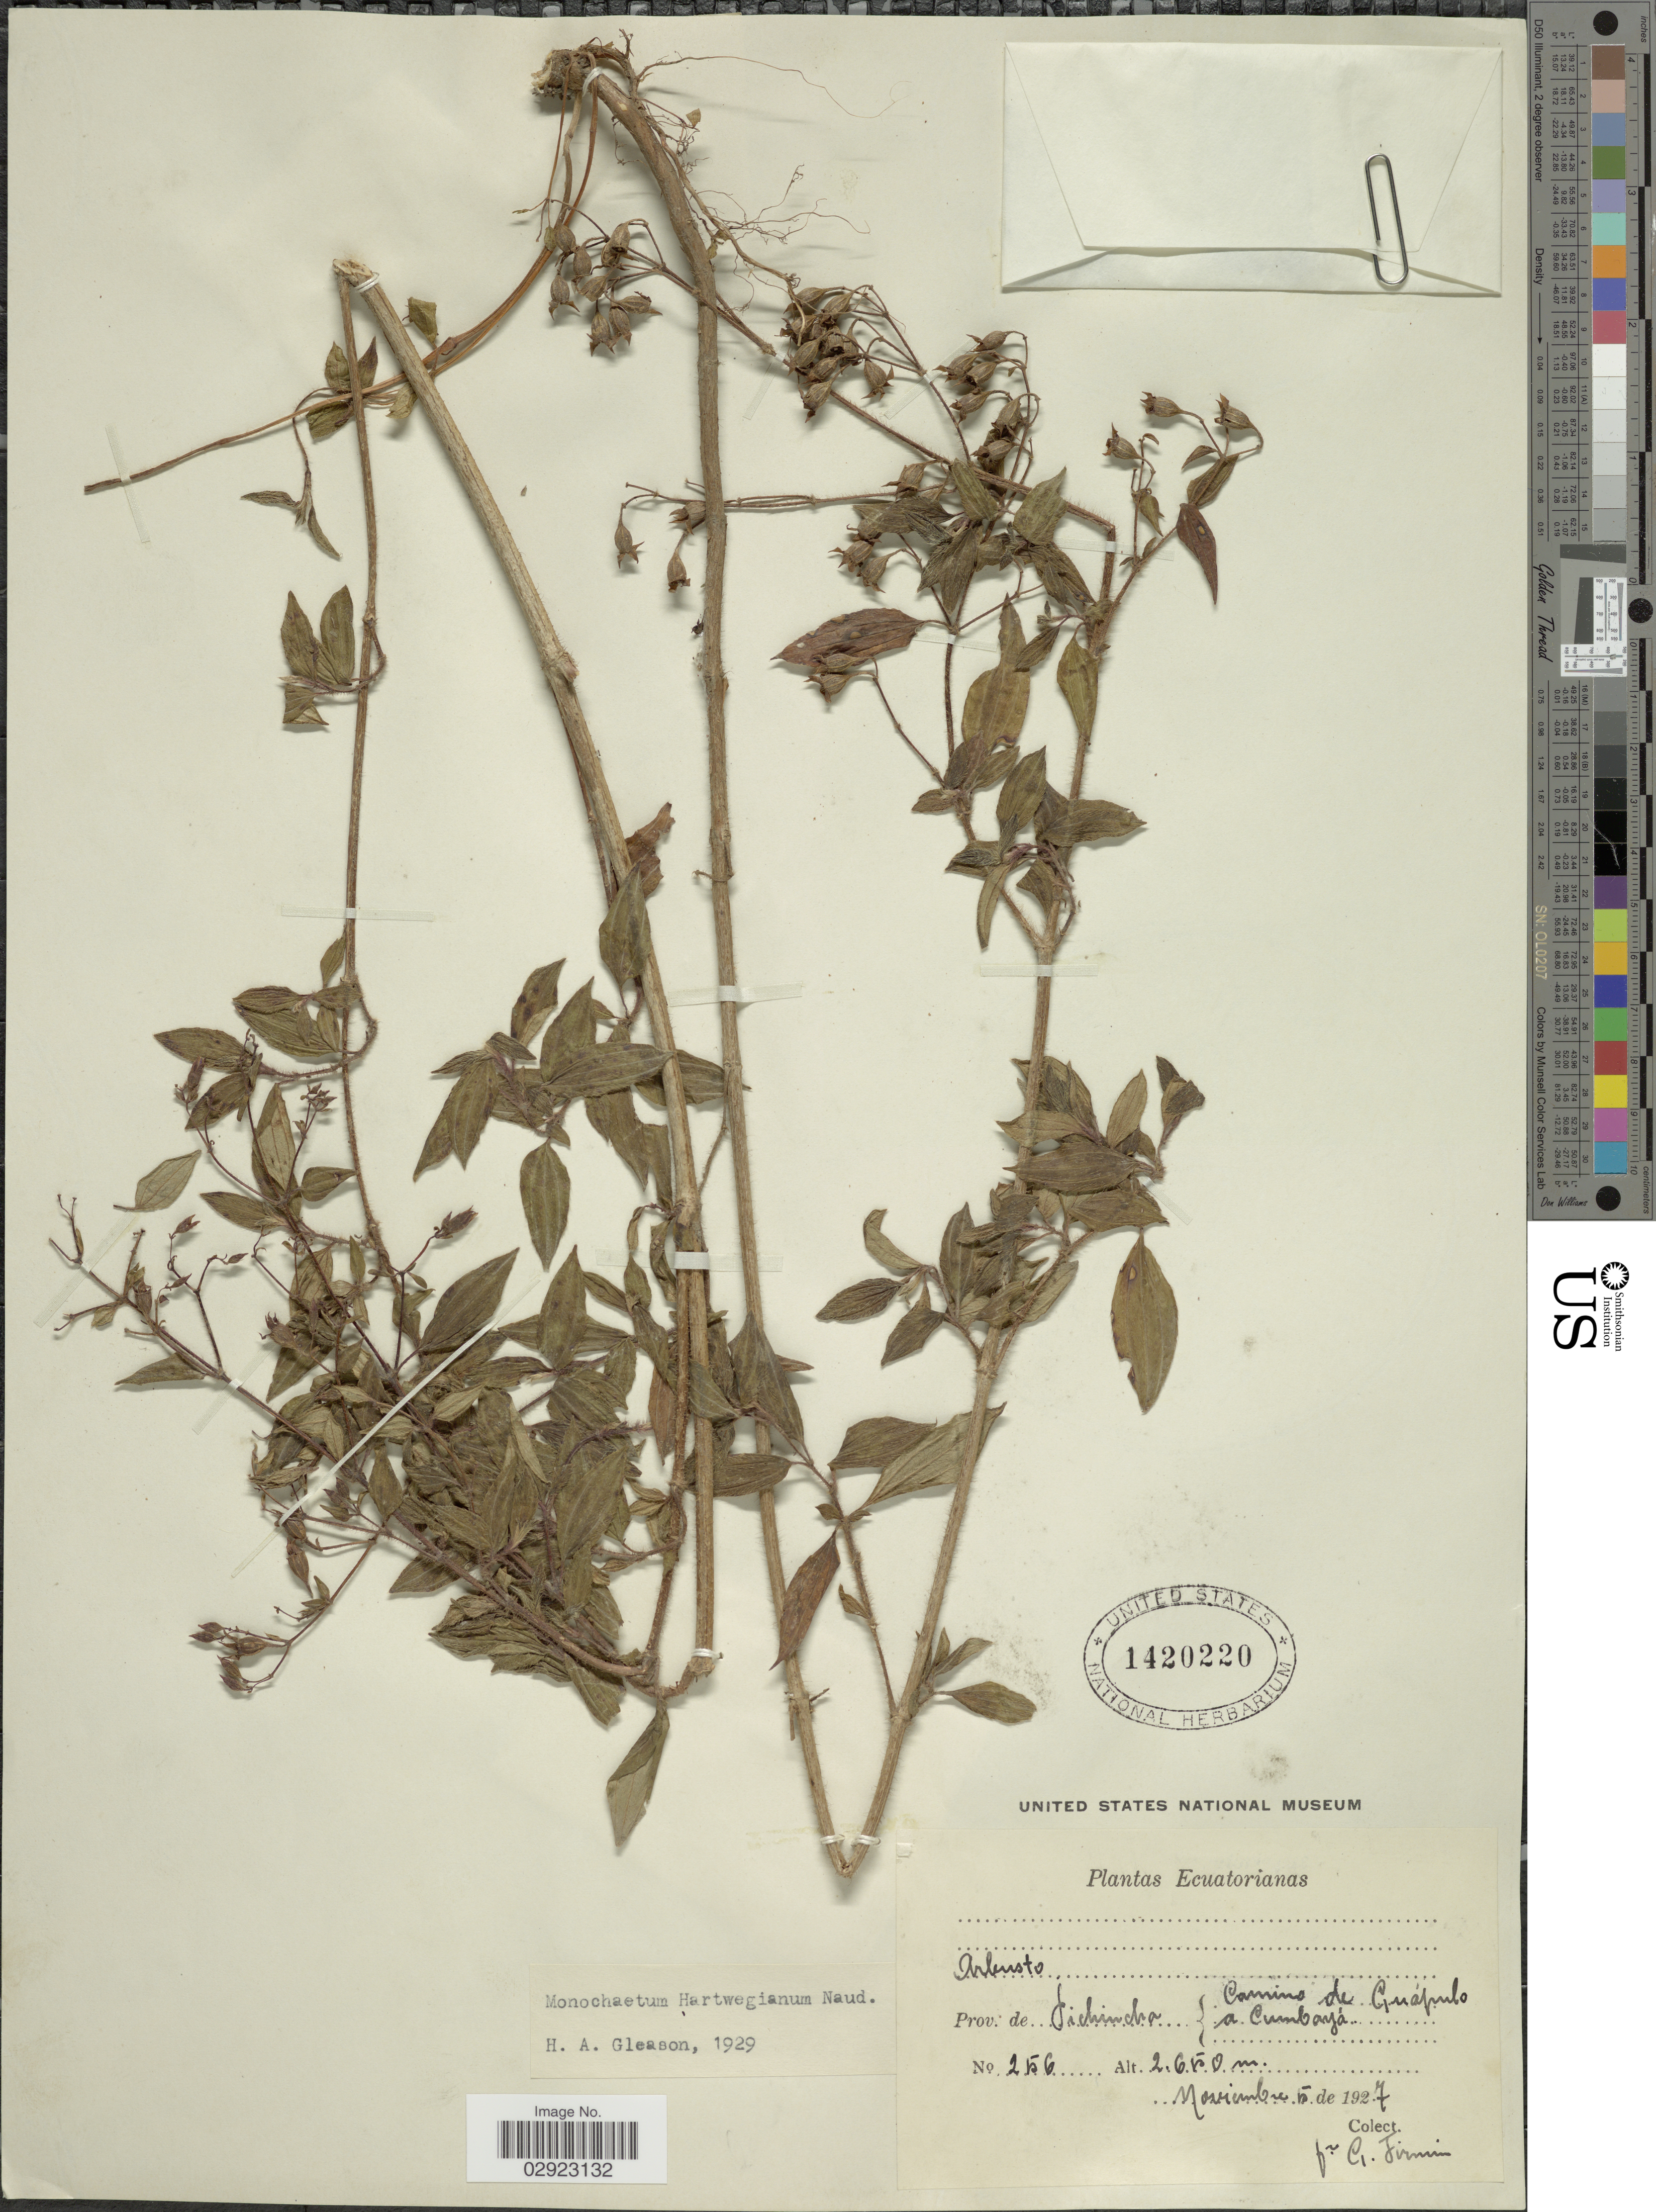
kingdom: Plantae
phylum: Tracheophyta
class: Magnoliopsida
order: Myrtales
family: Melastomataceae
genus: Monochaetum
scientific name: Monochaetum hartwegianum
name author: Naudin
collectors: F. Firmin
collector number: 256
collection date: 1927-11-05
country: Ecuador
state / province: Pichincha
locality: Camino de Guápulo a Cumbayá.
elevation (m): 2650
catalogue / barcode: US 1420220